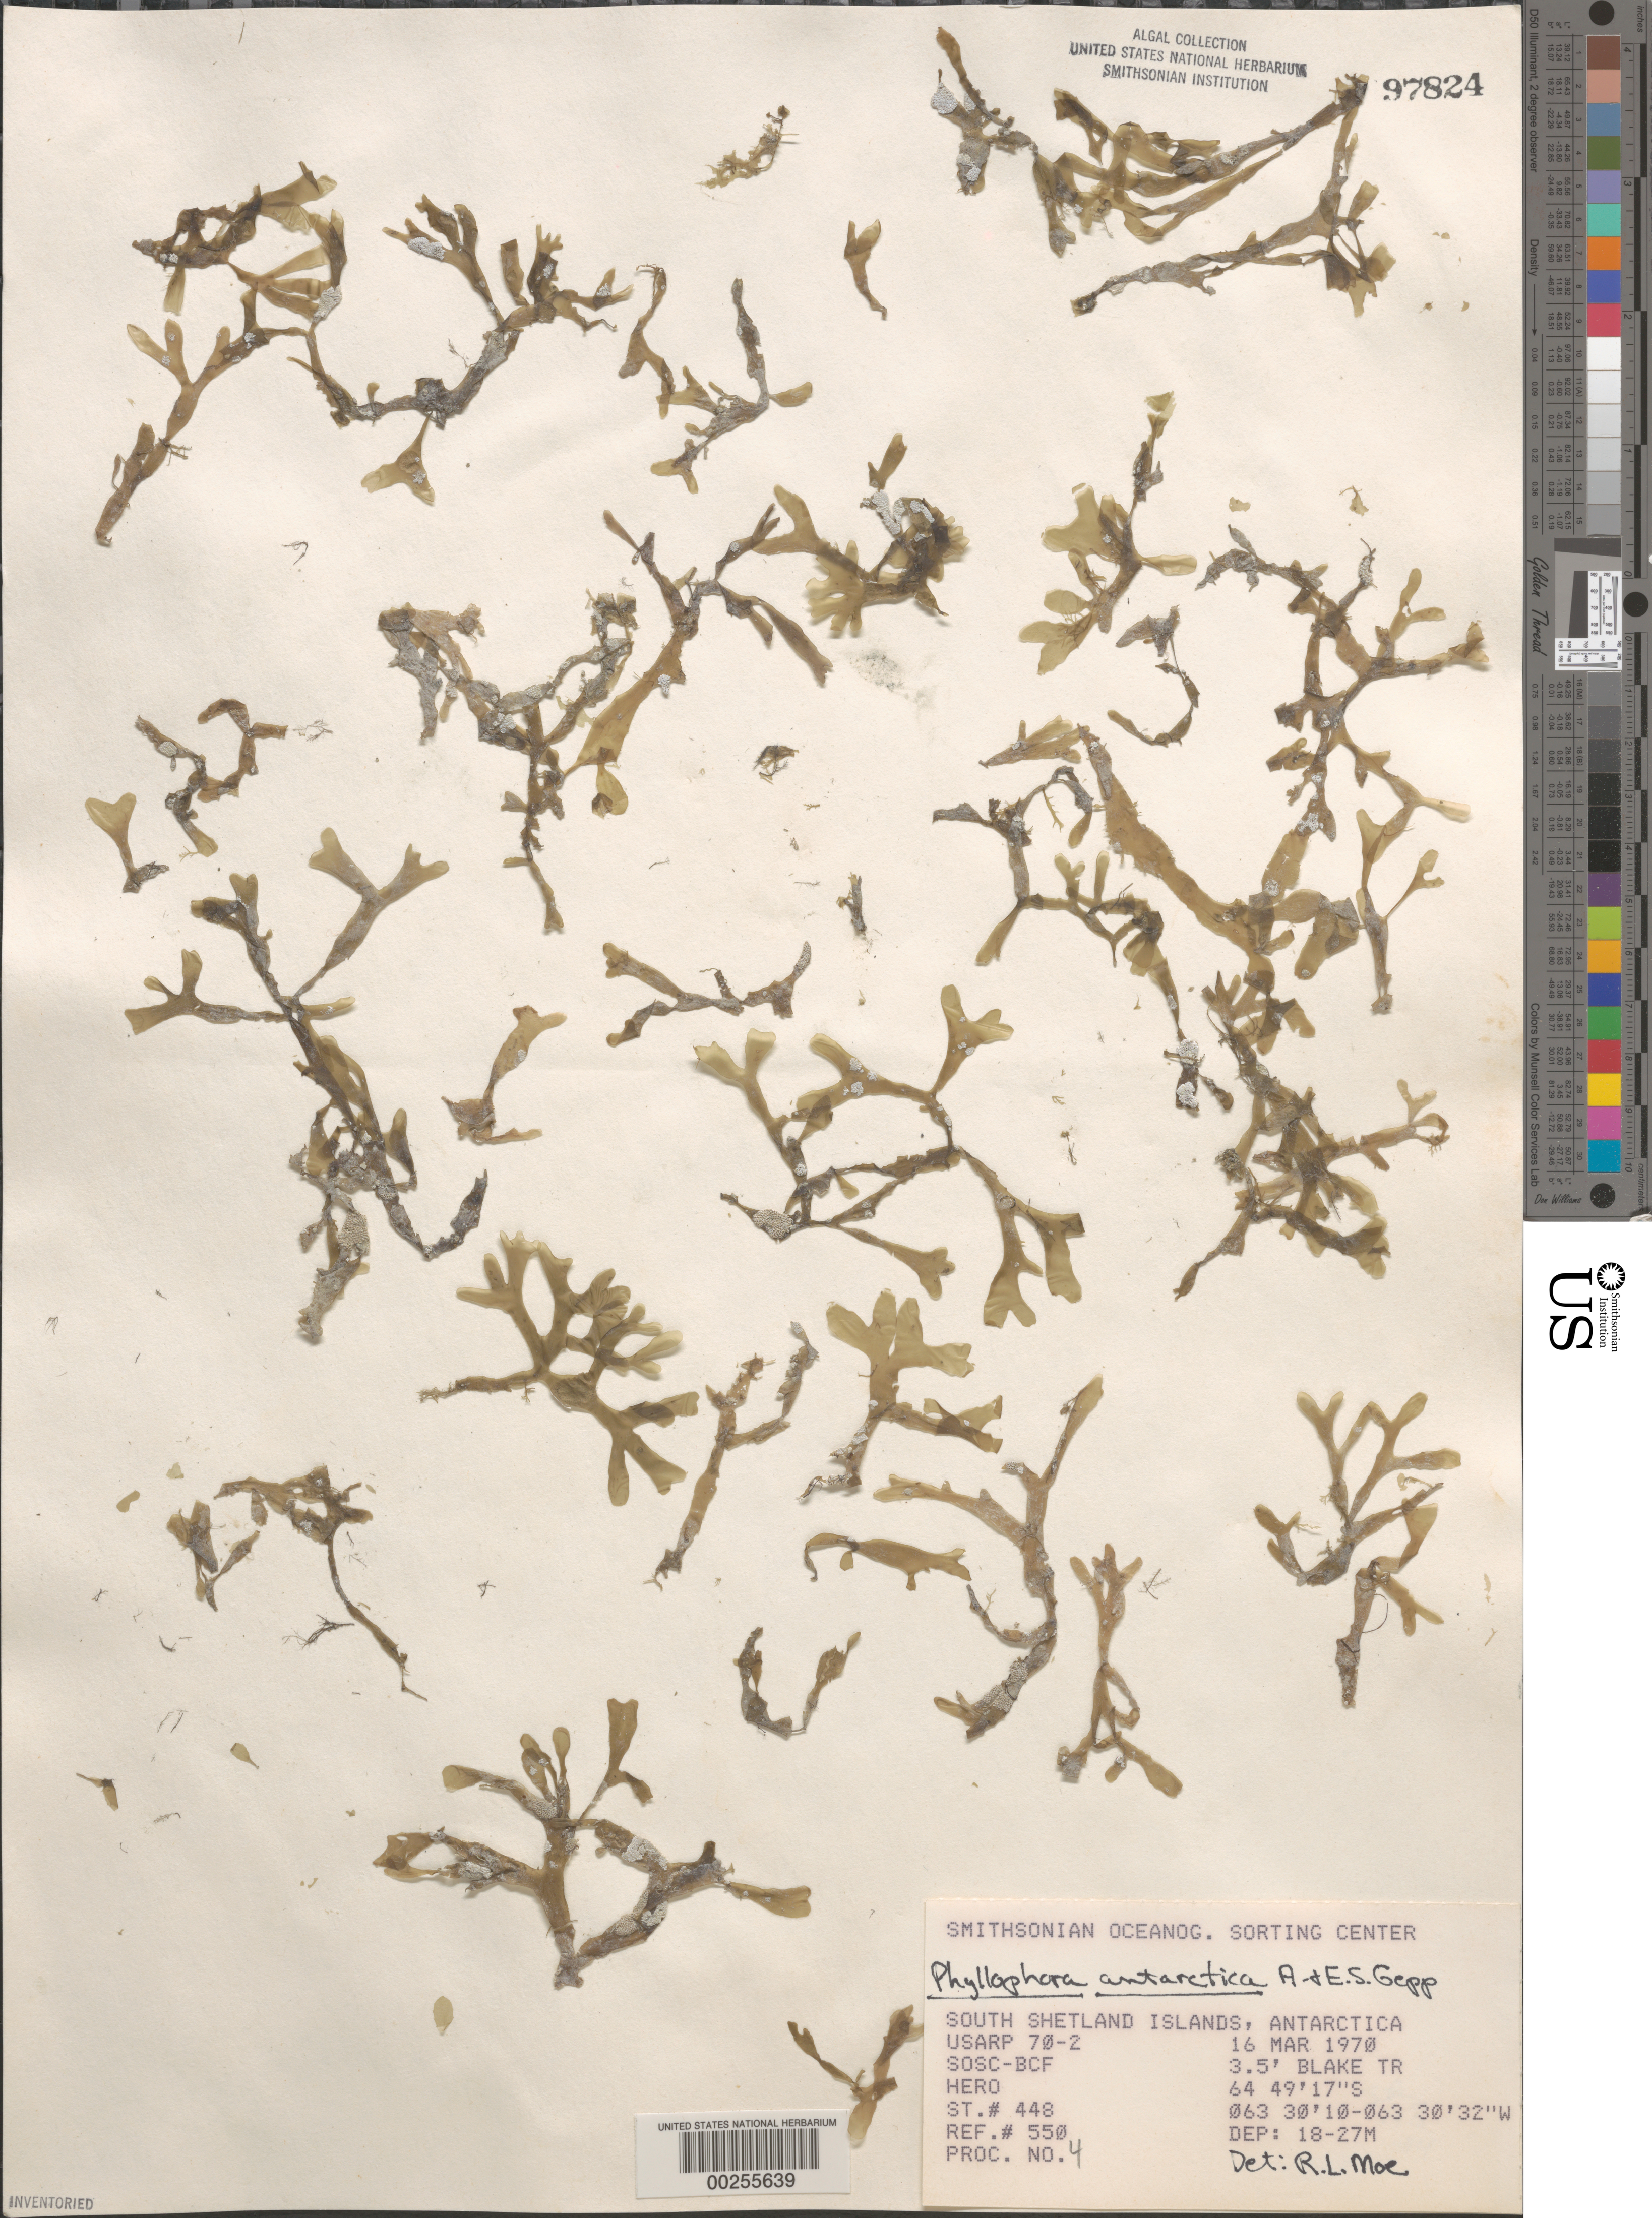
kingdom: Plantae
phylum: Rhodophyta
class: Florideophyceae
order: Gigartinales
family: Phyllophoraceae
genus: Phyllophora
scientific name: Phyllophora antarctica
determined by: Moe, R. L.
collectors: SOSC-BCF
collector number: Station 448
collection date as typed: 16 Mar 1970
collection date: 1970-03-16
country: Antarctica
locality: Antarctic Peninsula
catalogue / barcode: US 97824